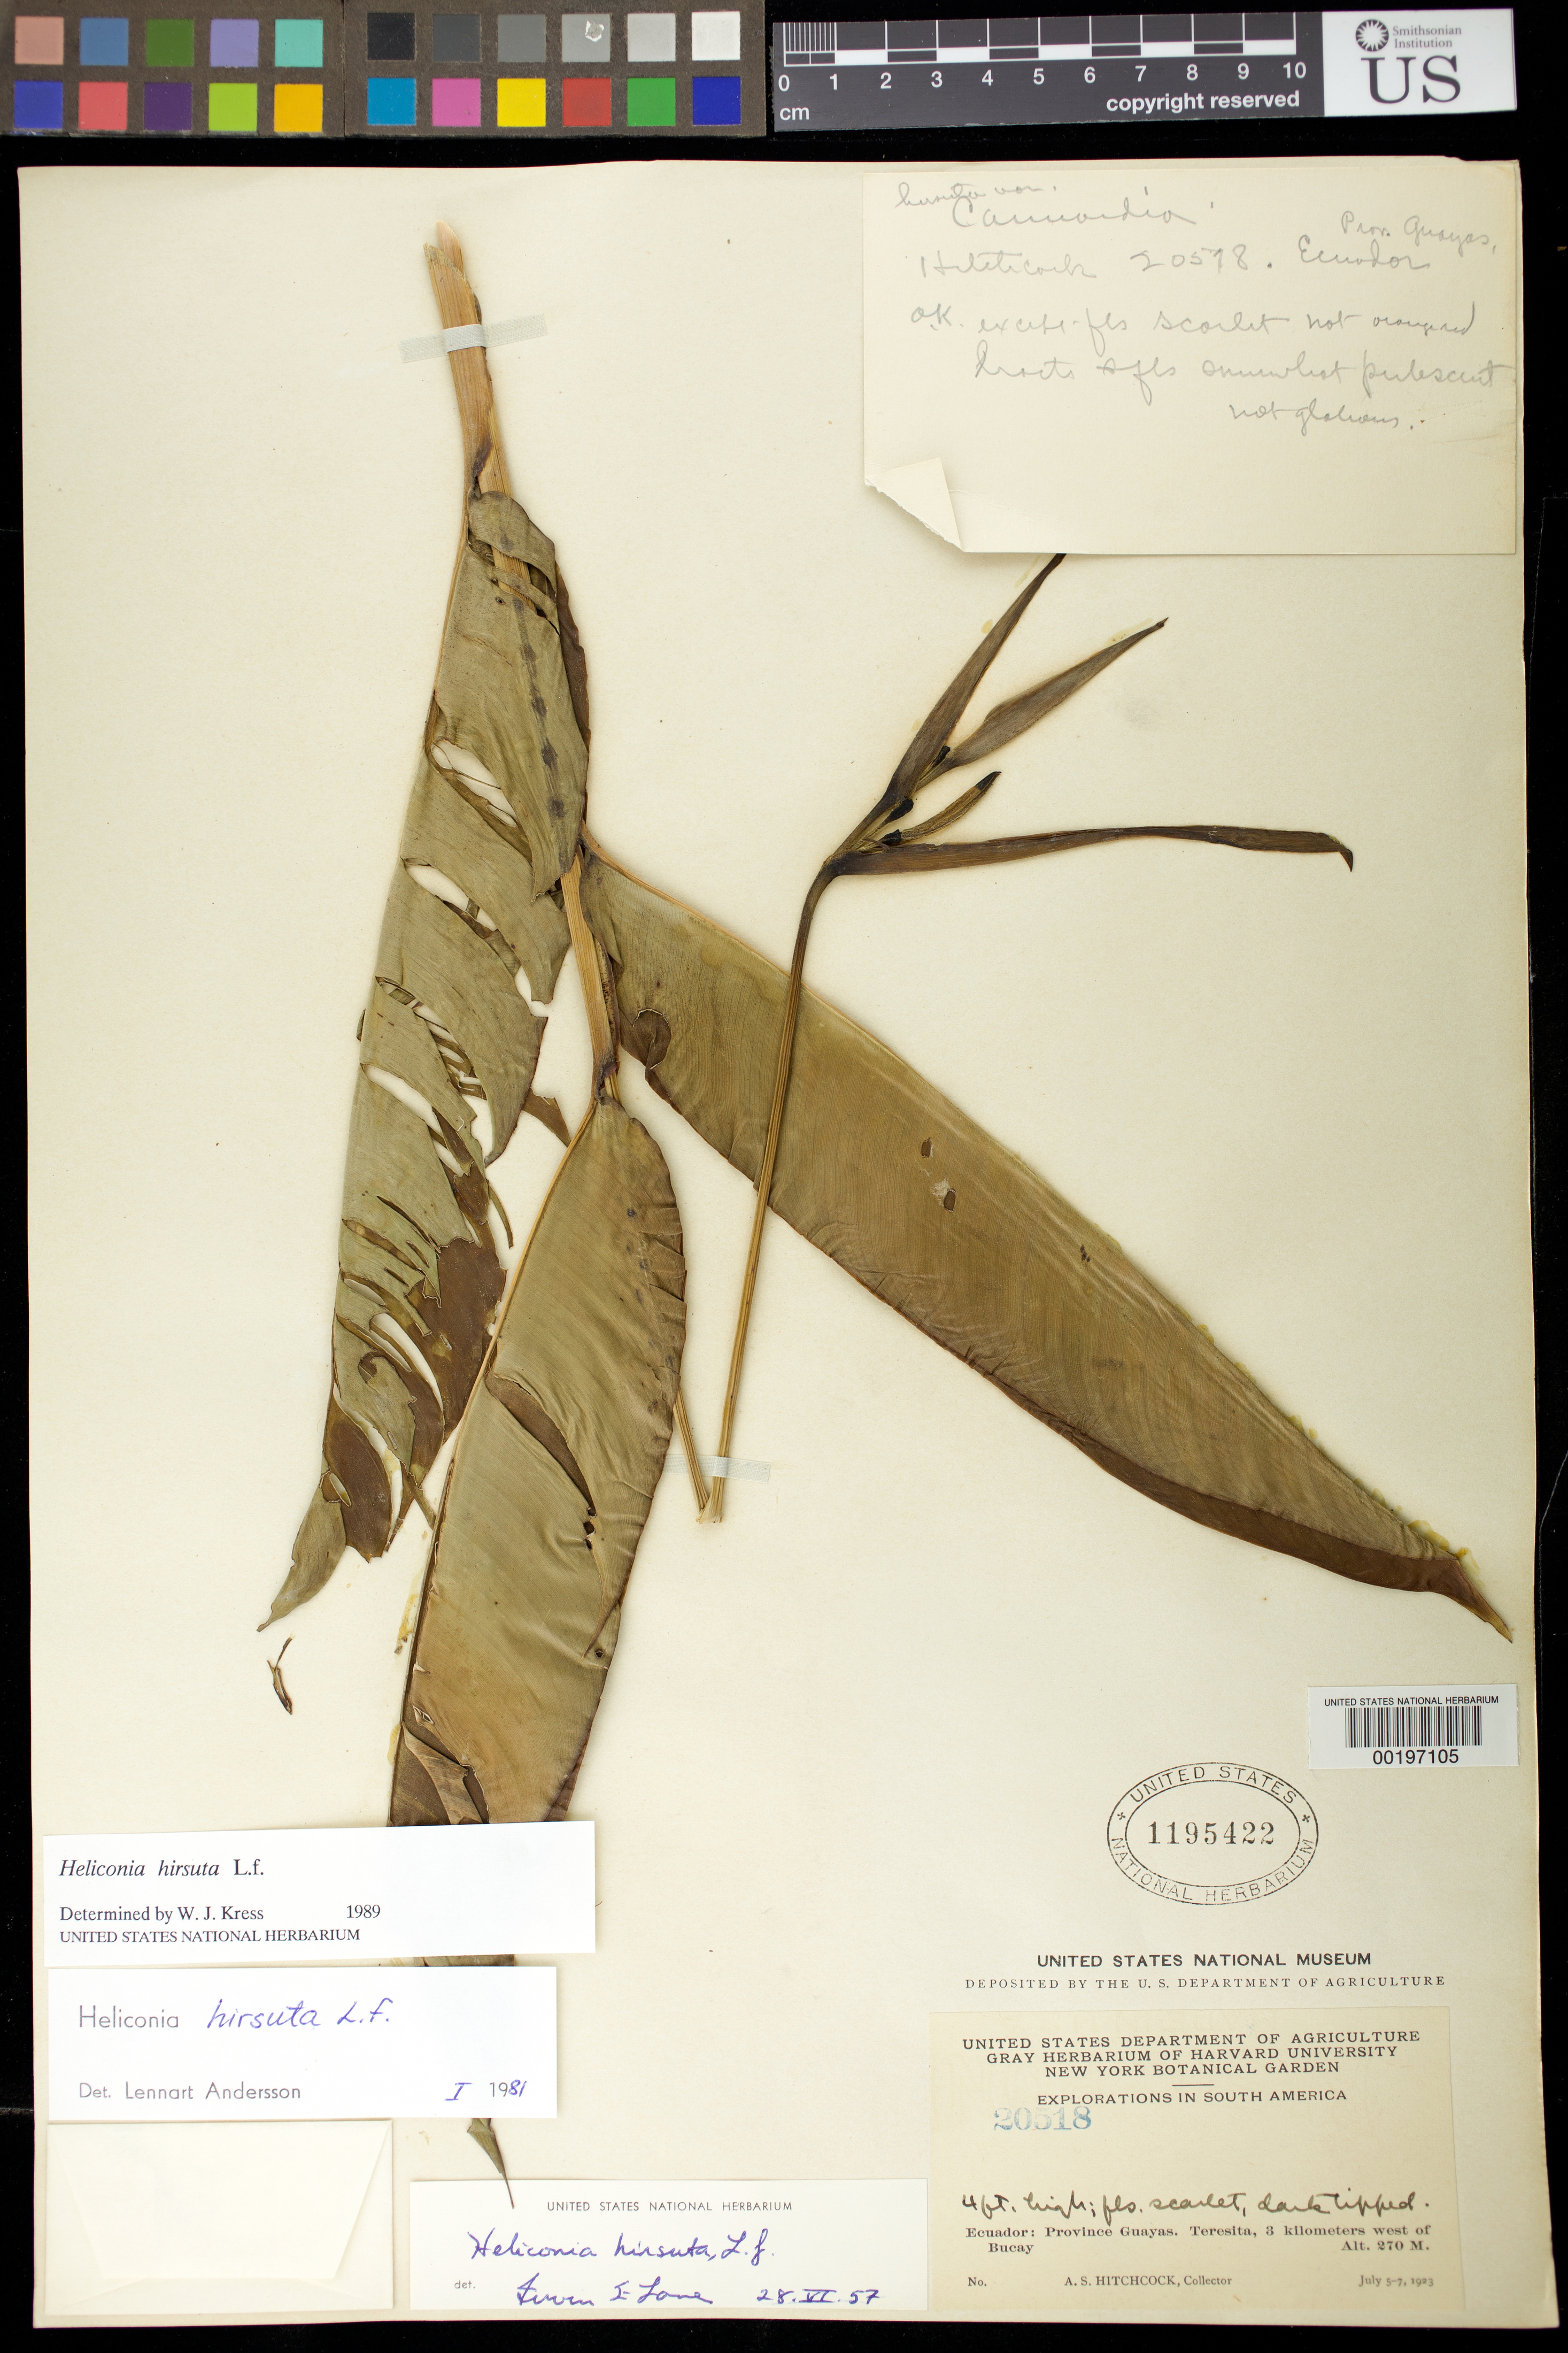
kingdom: Plantae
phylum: Tracheophyta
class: Liliopsida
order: Zingiberales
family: Heliconiaceae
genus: Heliconia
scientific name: Heliconia hirsuta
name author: L. f.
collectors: A. S. Hitchcock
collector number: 20518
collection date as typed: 05 Jul 1923 to 07 Jul 1923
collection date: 1923-07-05/1923-07-07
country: Ecuador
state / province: Guayas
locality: Teresita, 3 km W of Bucay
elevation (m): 270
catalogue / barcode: US 1195422